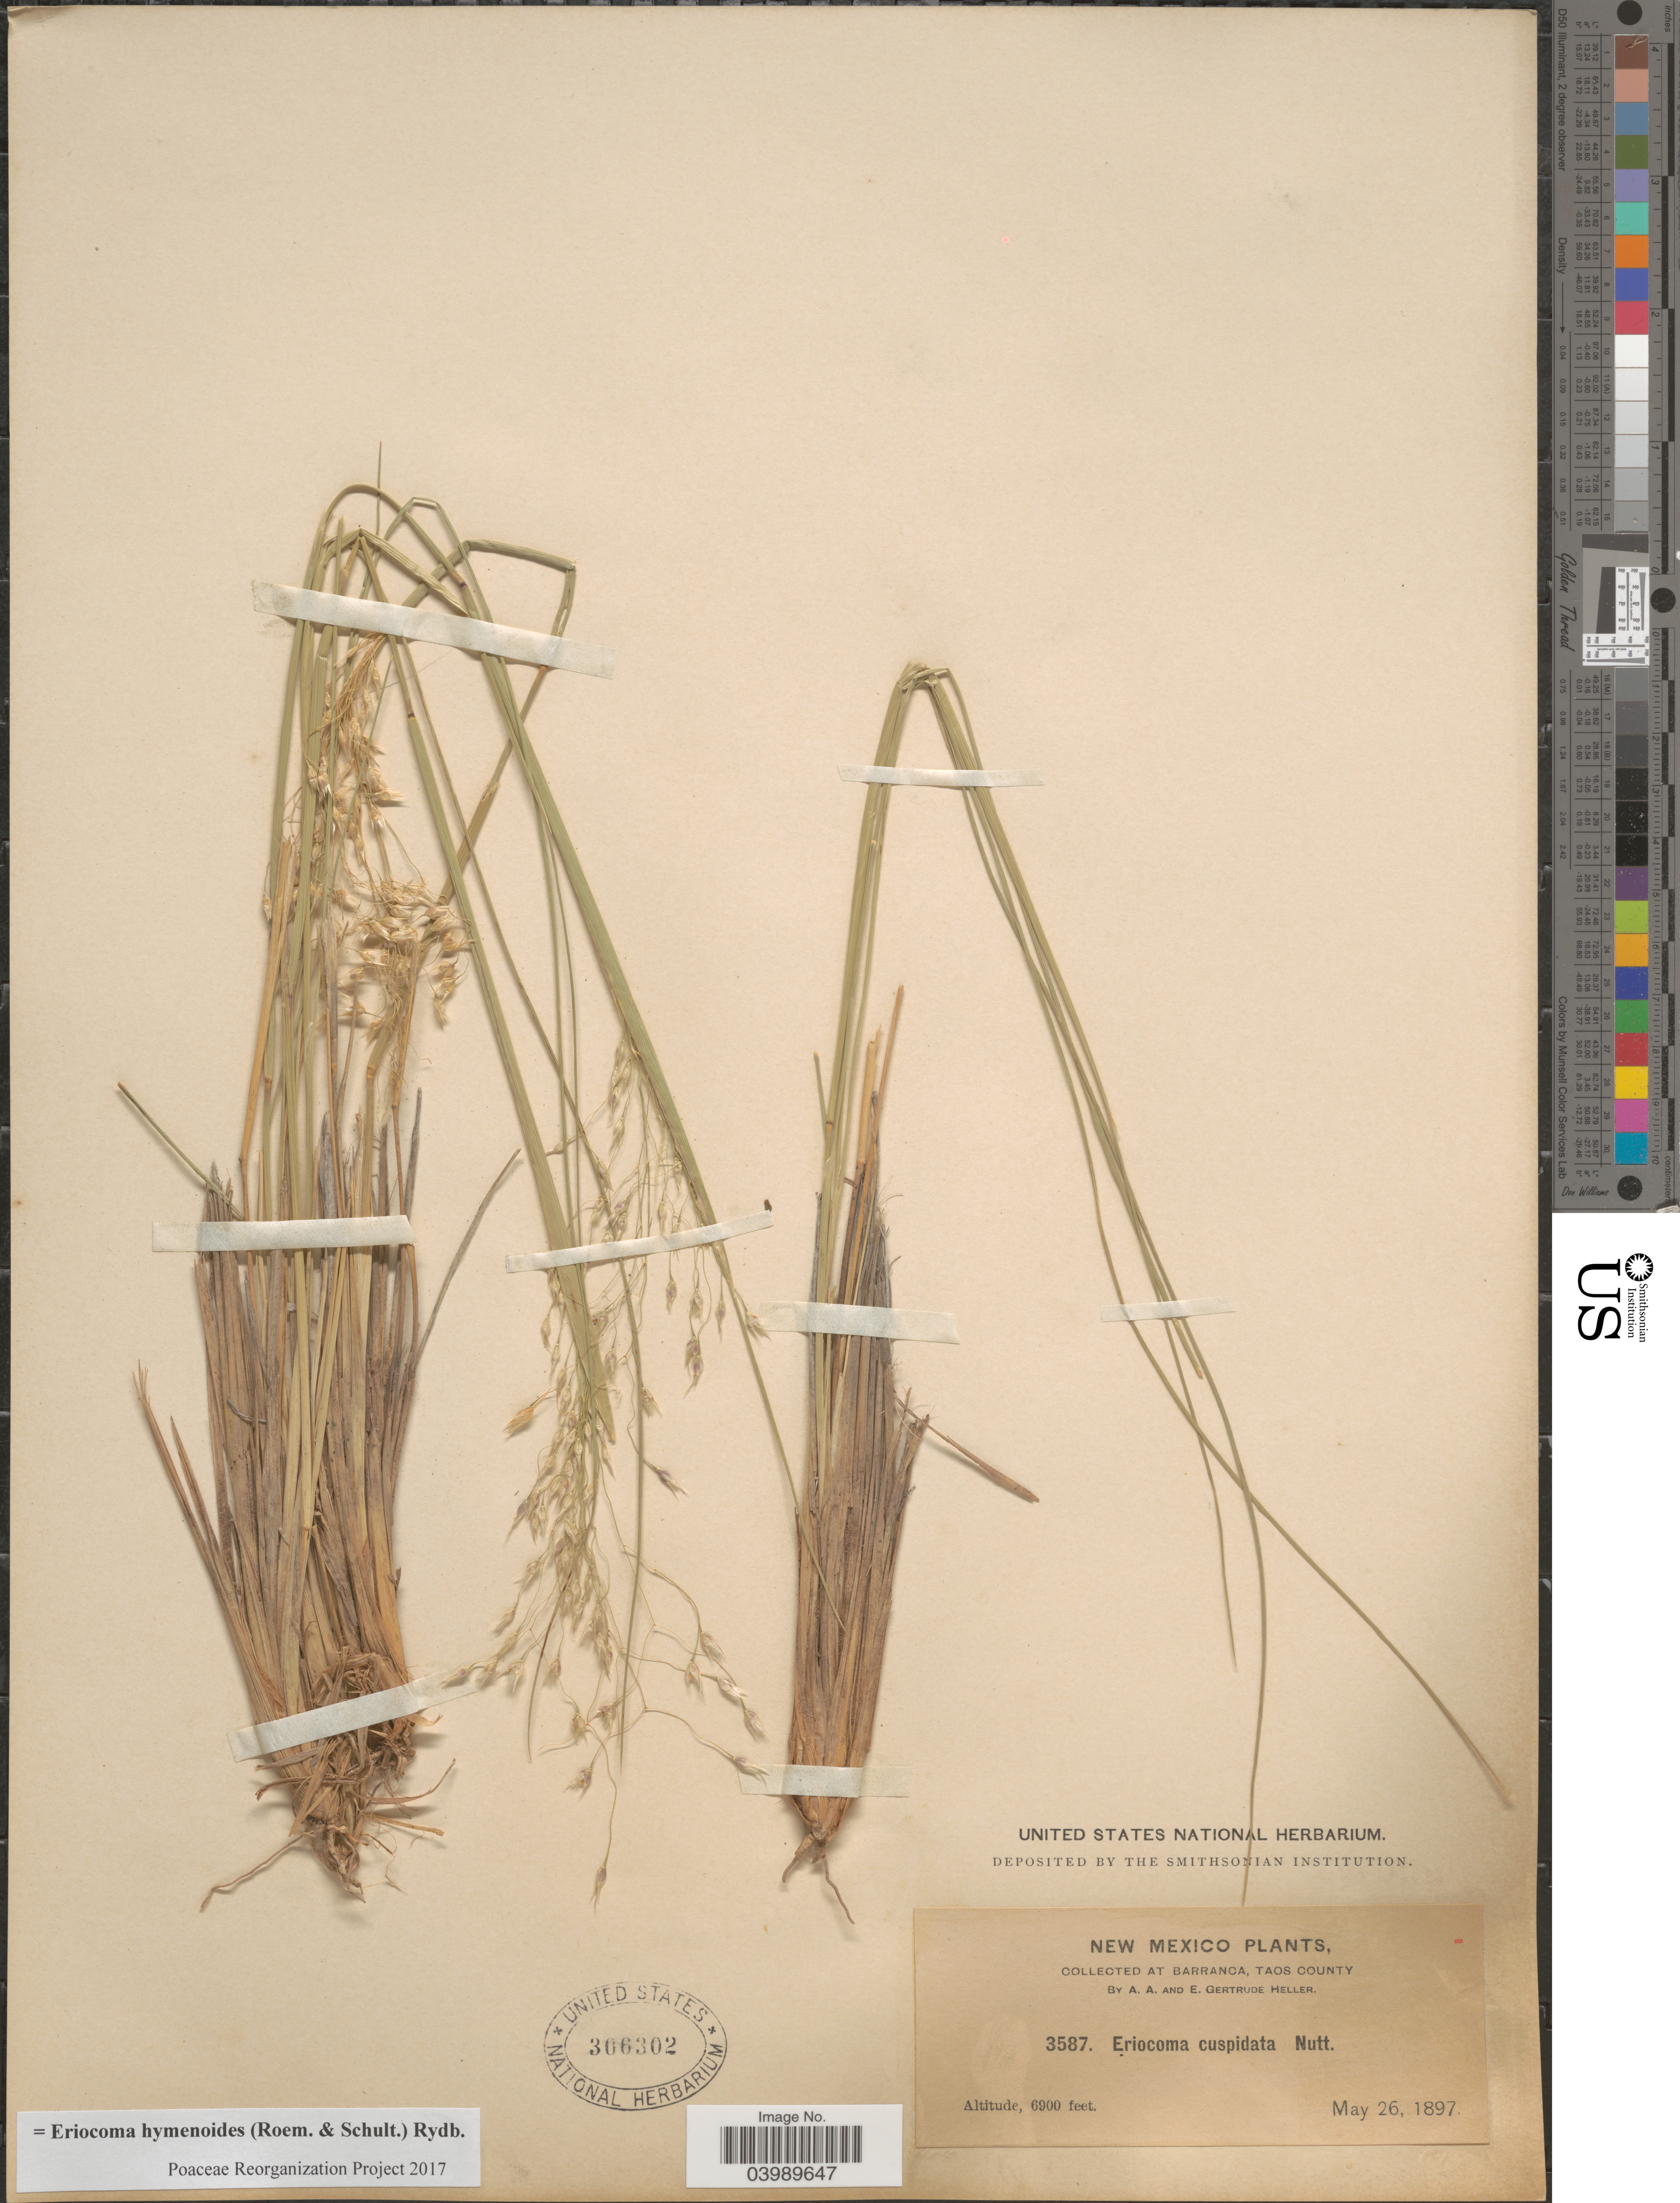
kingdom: Plantae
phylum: Tracheophyta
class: Liliopsida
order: Poales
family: Poaceae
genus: Eriocoma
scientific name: Eriocoma hymenoides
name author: (Roem. & Schult.) Rydb.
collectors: A. A. Heller & E. G. Heller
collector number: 3587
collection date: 1897-05-26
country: United States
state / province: New Mexico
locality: At Barranca, Taos County.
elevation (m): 2103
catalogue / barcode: US 306302